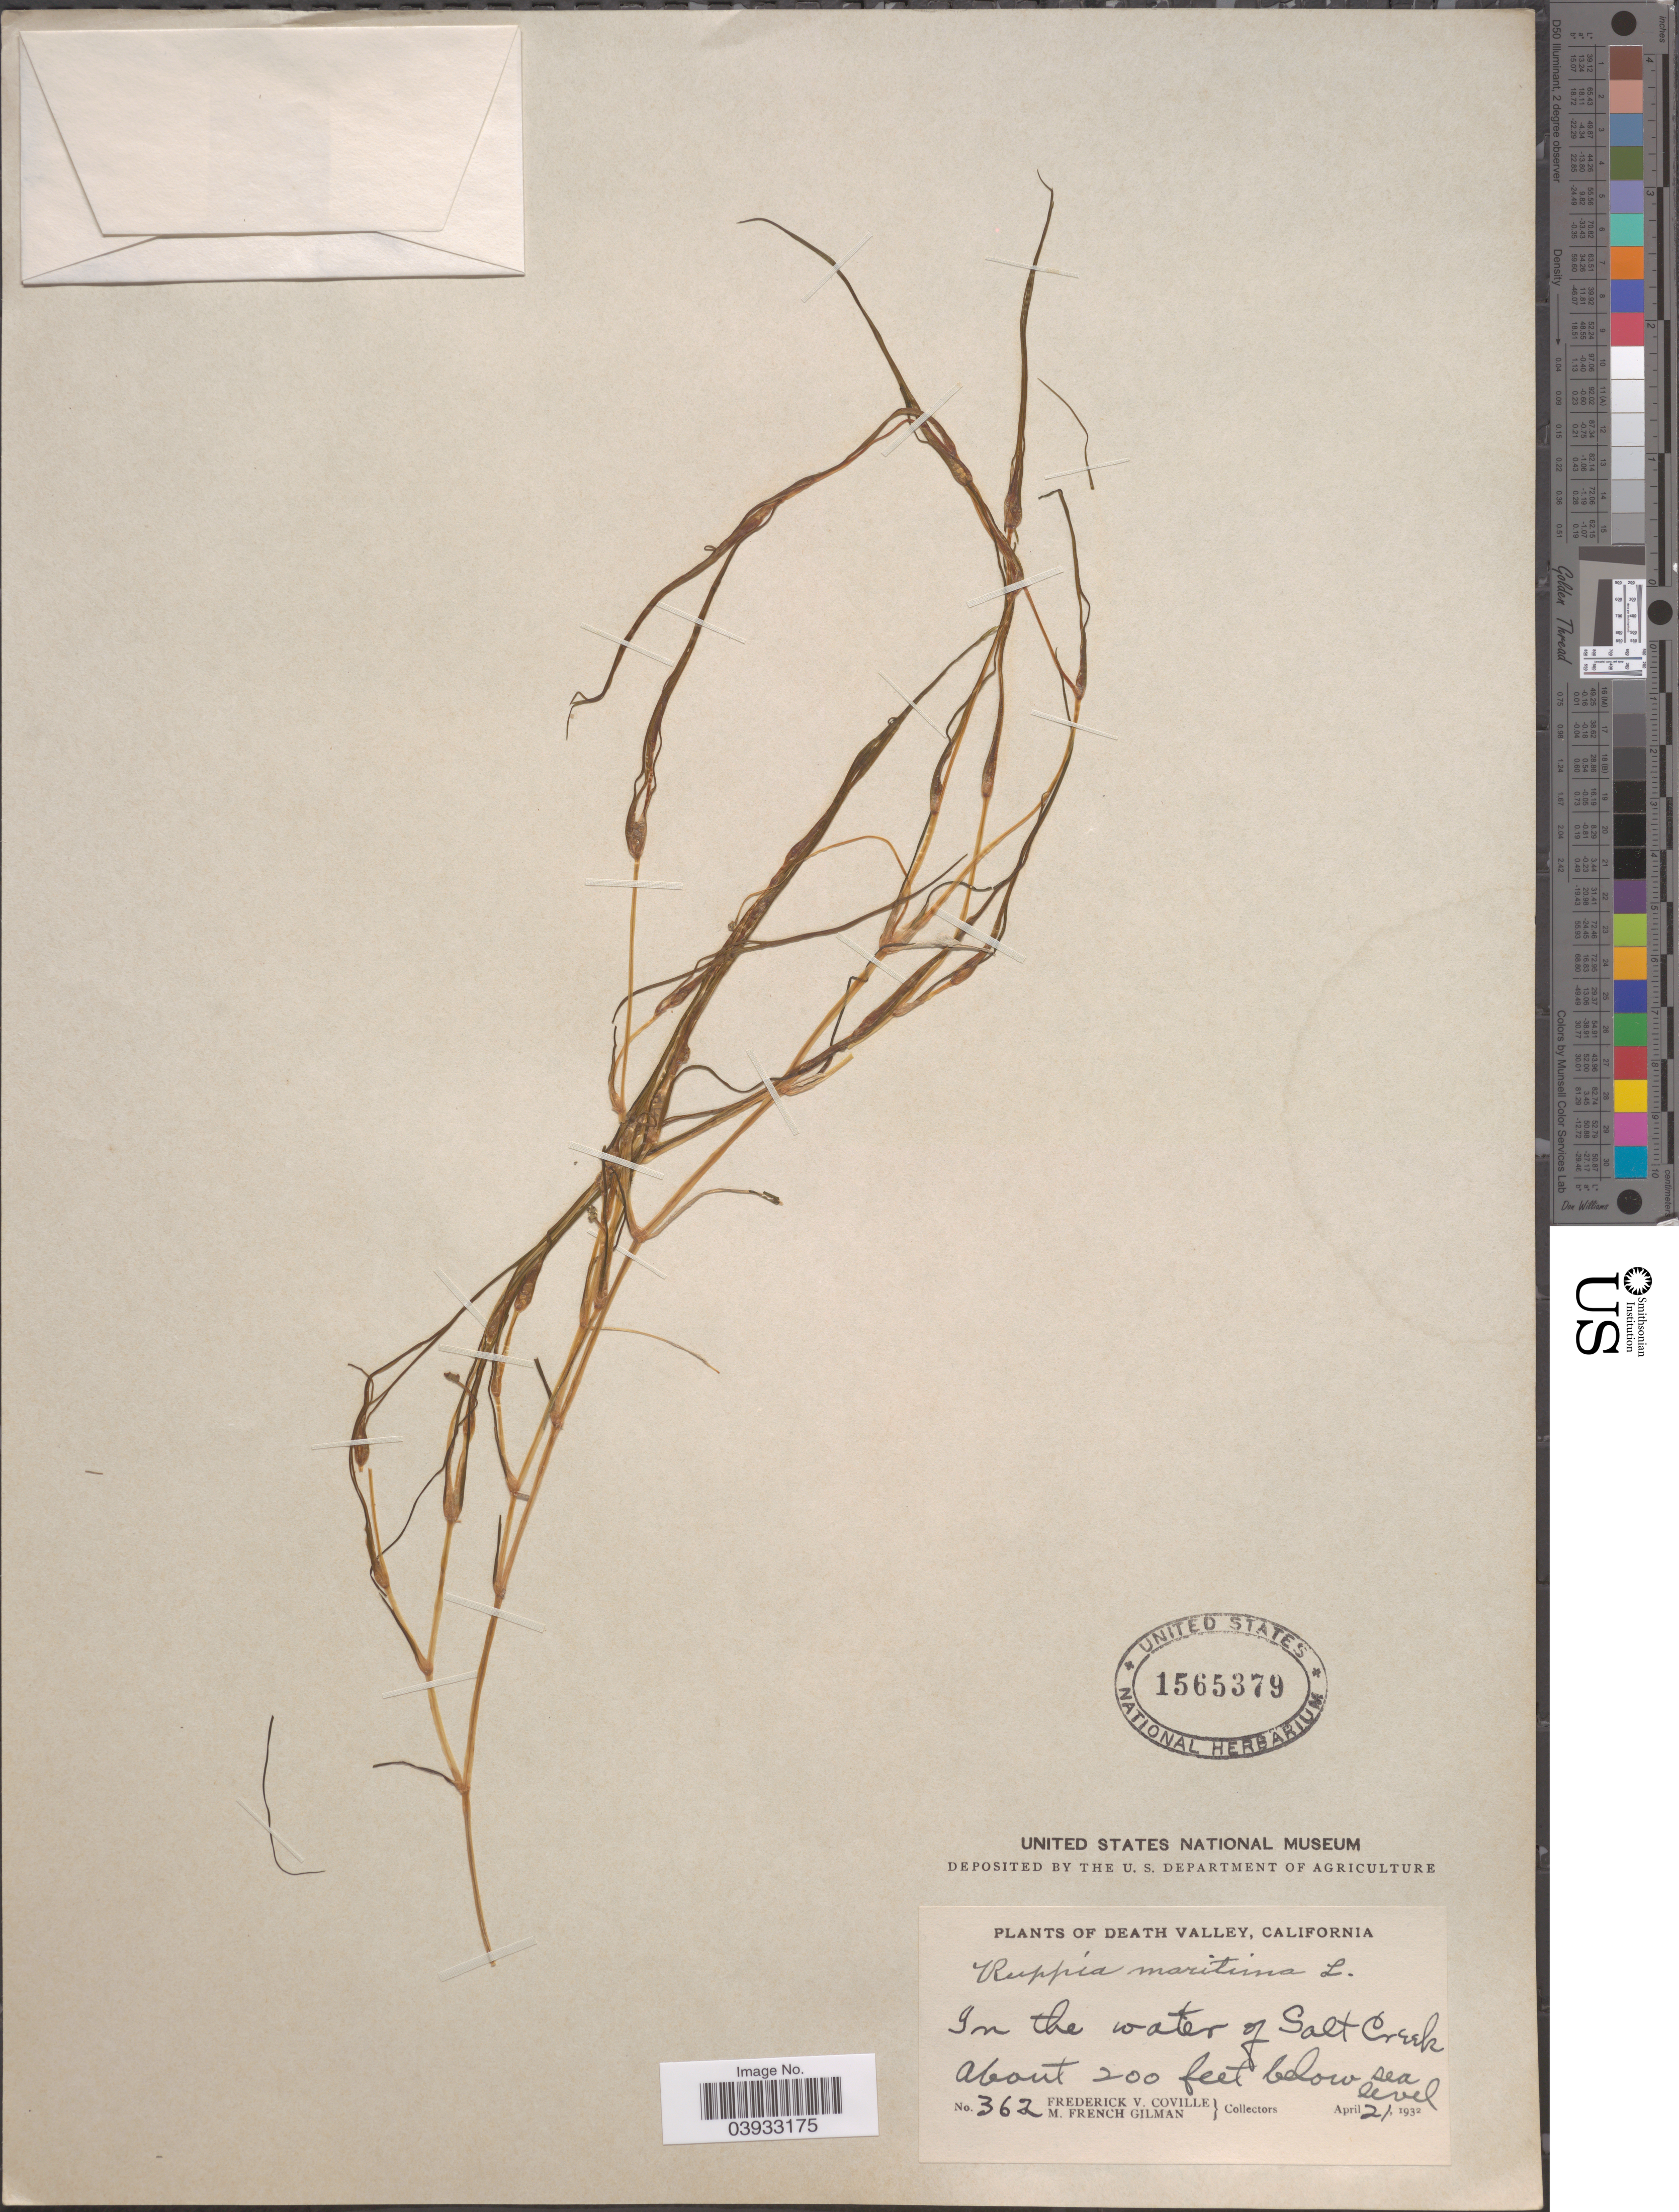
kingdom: Plantae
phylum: Tracheophyta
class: Liliopsida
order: Alismatales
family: Ruppiaceae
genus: Ruppia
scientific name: Ruppia maritima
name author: L.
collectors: F. V. Coville & M. F. Gilman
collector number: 362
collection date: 1932-04-21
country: United States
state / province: California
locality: Death Valley. In the water of Salt Creek.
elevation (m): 61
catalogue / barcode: US 1565379